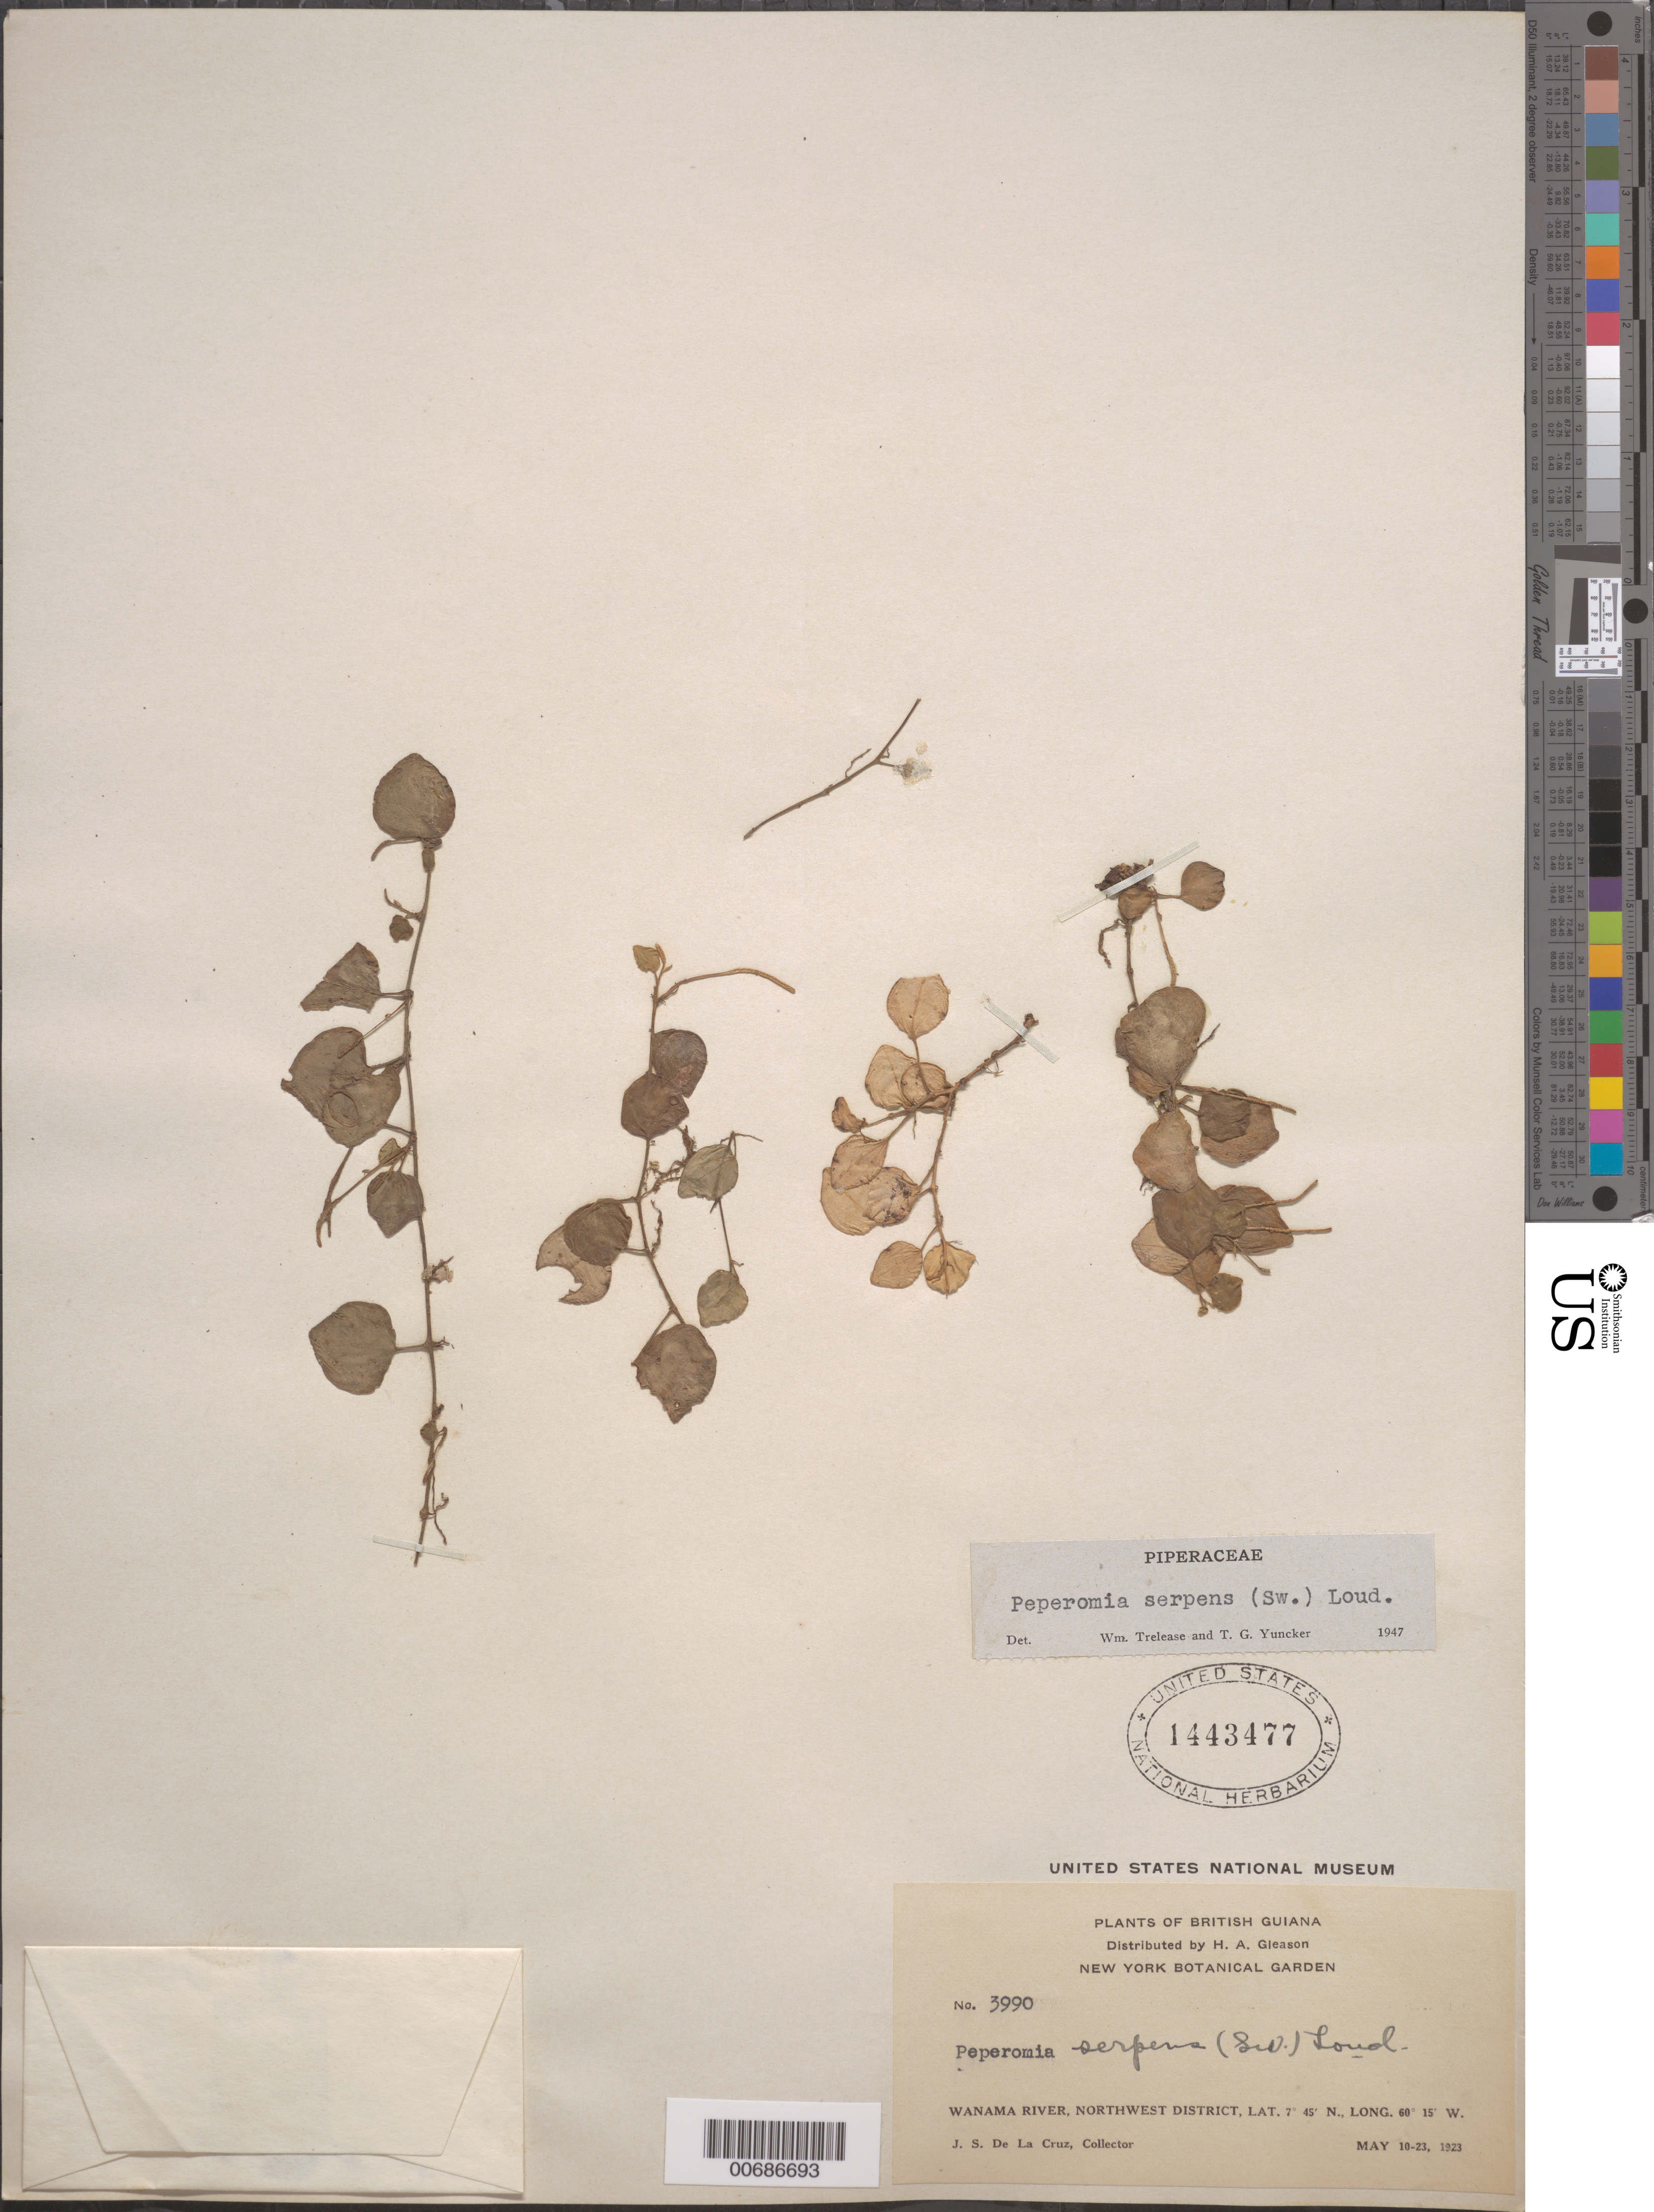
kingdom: Plantae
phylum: Tracheophyta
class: Magnoliopsida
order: Piperales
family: Piperaceae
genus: Peperomia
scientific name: Peperomia serpens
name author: (Sw.) Loudon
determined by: Trelease, W.; Yuncker, T. G.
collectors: J. S. de la Cruz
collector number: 3990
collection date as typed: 10-May-23 to 23-May-23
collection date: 1923-05-10/1923-05-23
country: Guyana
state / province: Barima-Waini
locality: Wanama R., NW District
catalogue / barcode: US 1443477